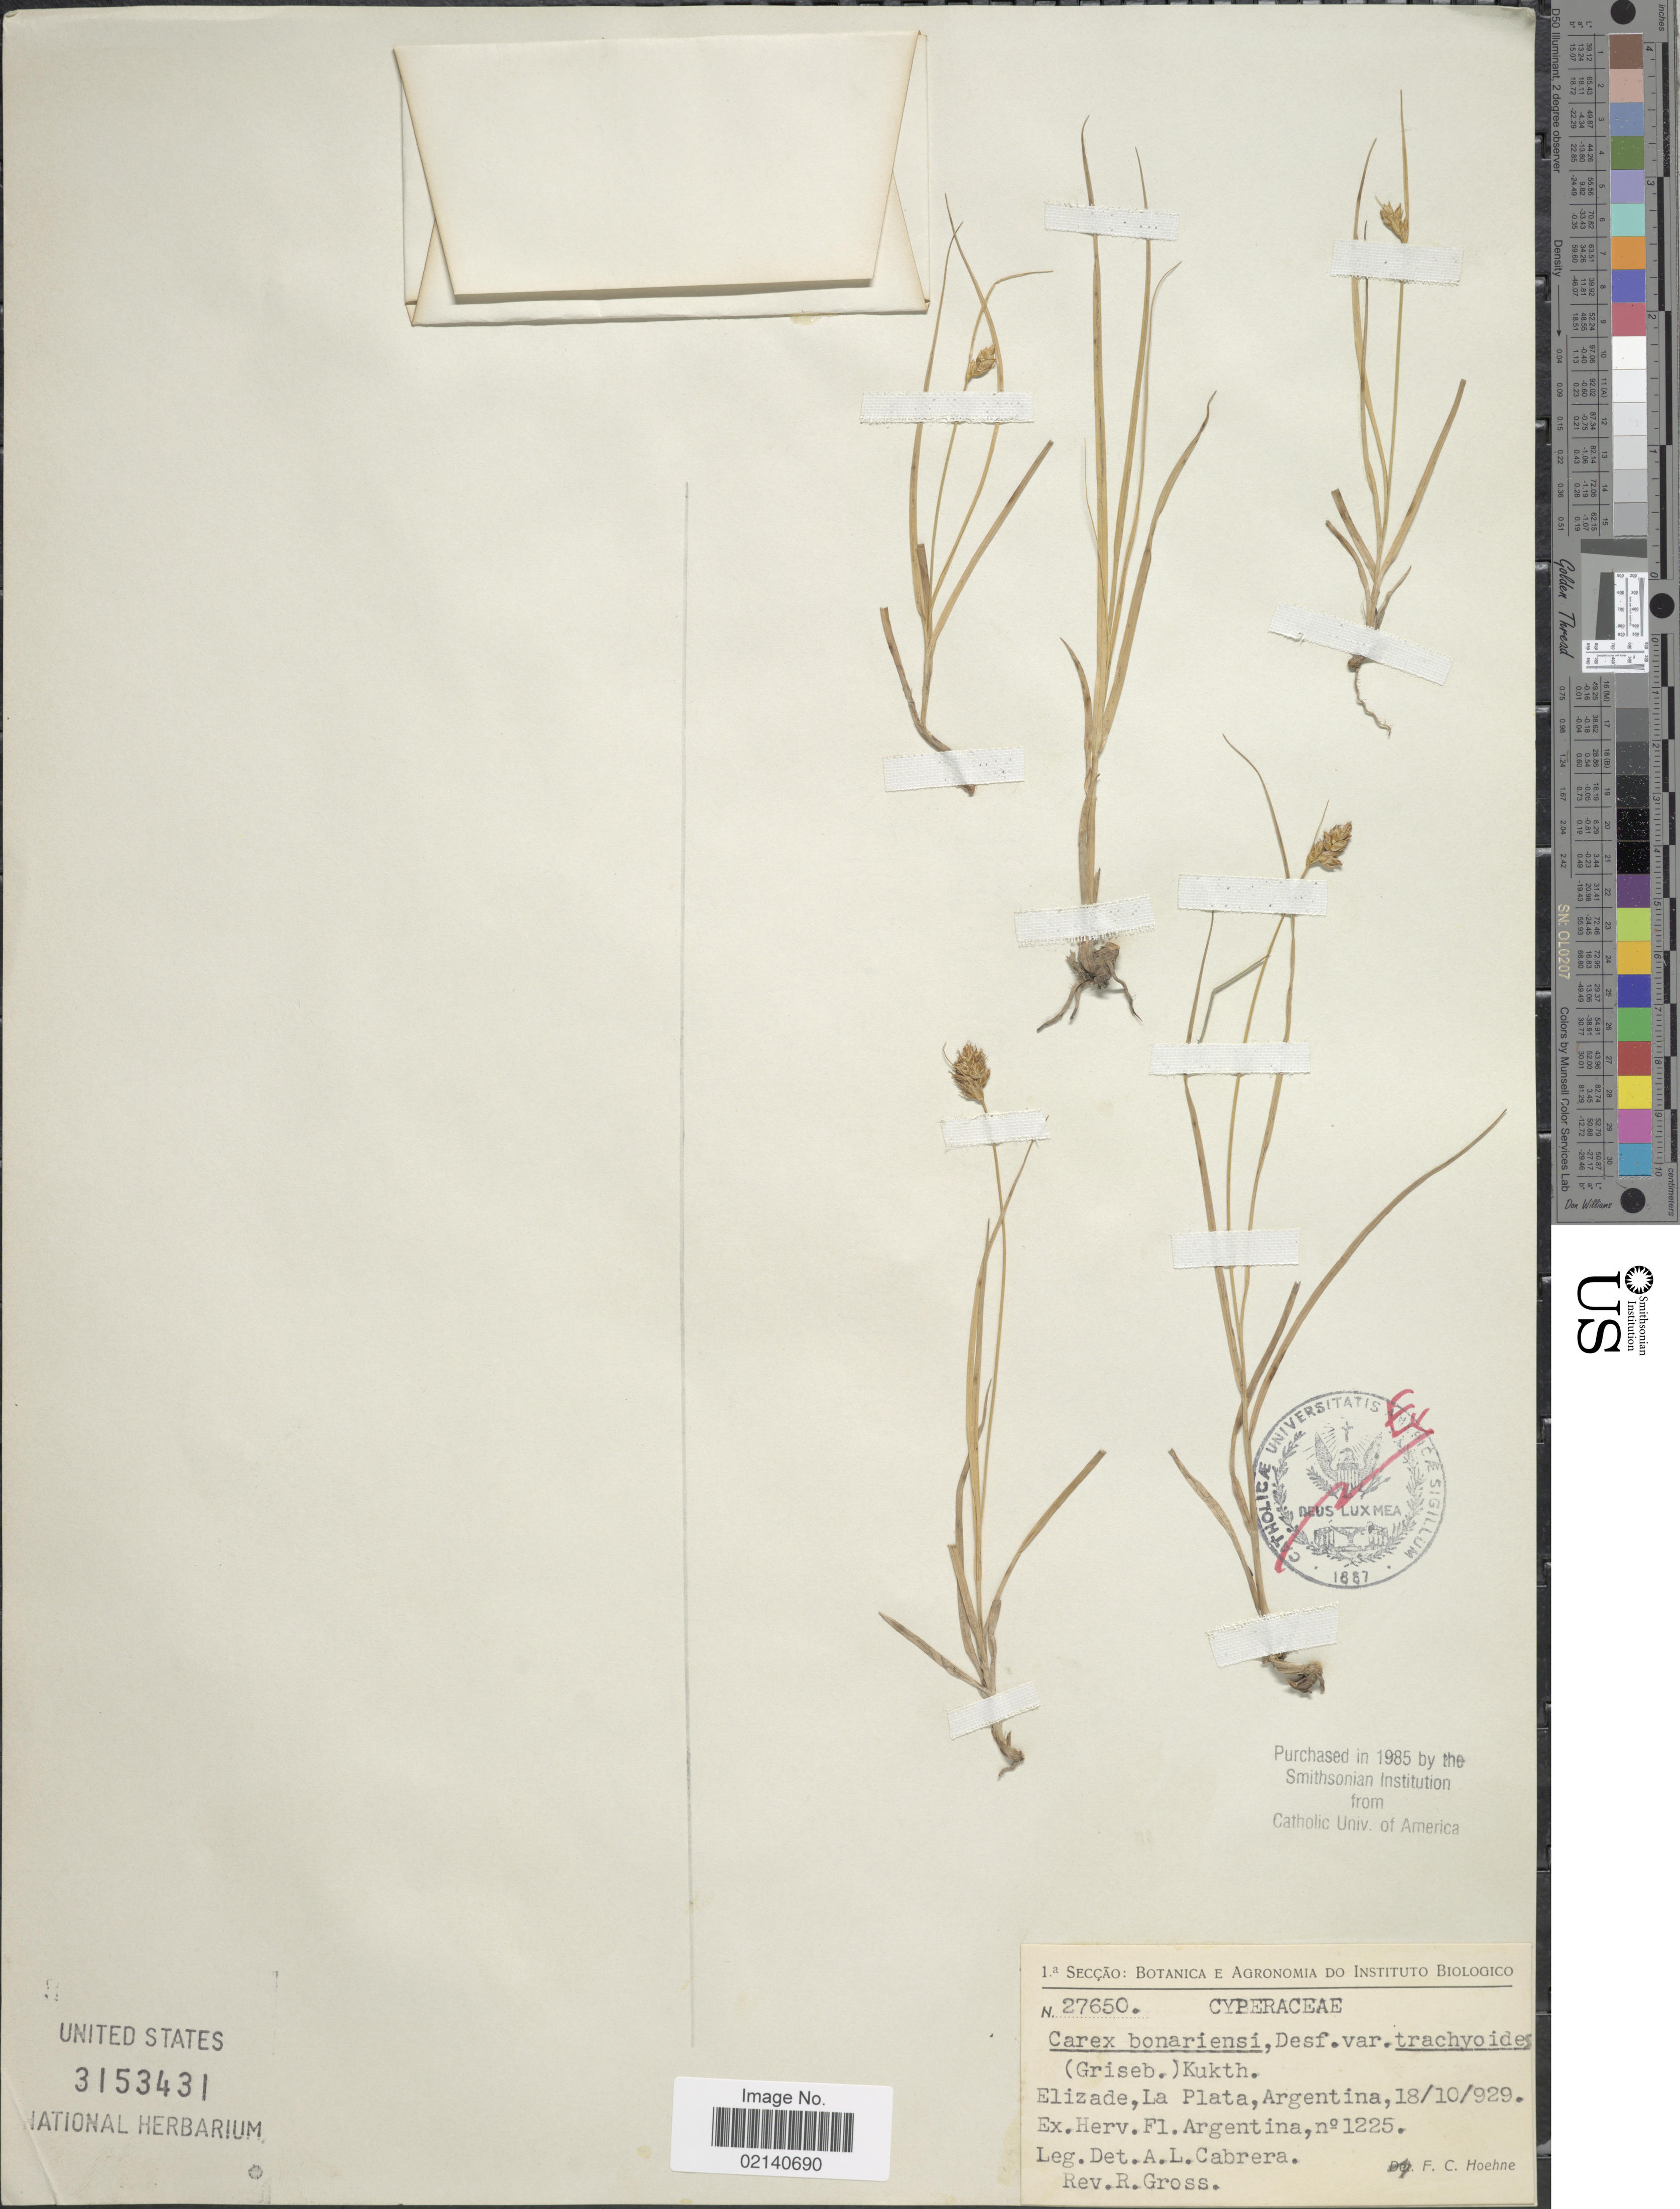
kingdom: Plantae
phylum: Tracheophyta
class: Liliopsida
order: Poales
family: Cyperaceae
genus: Carex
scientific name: Carex bonariensis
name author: Desf. ex Poir.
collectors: A. L. Cabrera, R. Gross & F. C. Hoehne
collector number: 1225?/27650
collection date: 1929-10-18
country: Argentina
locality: Elizade, La Plata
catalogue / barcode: US 3153431